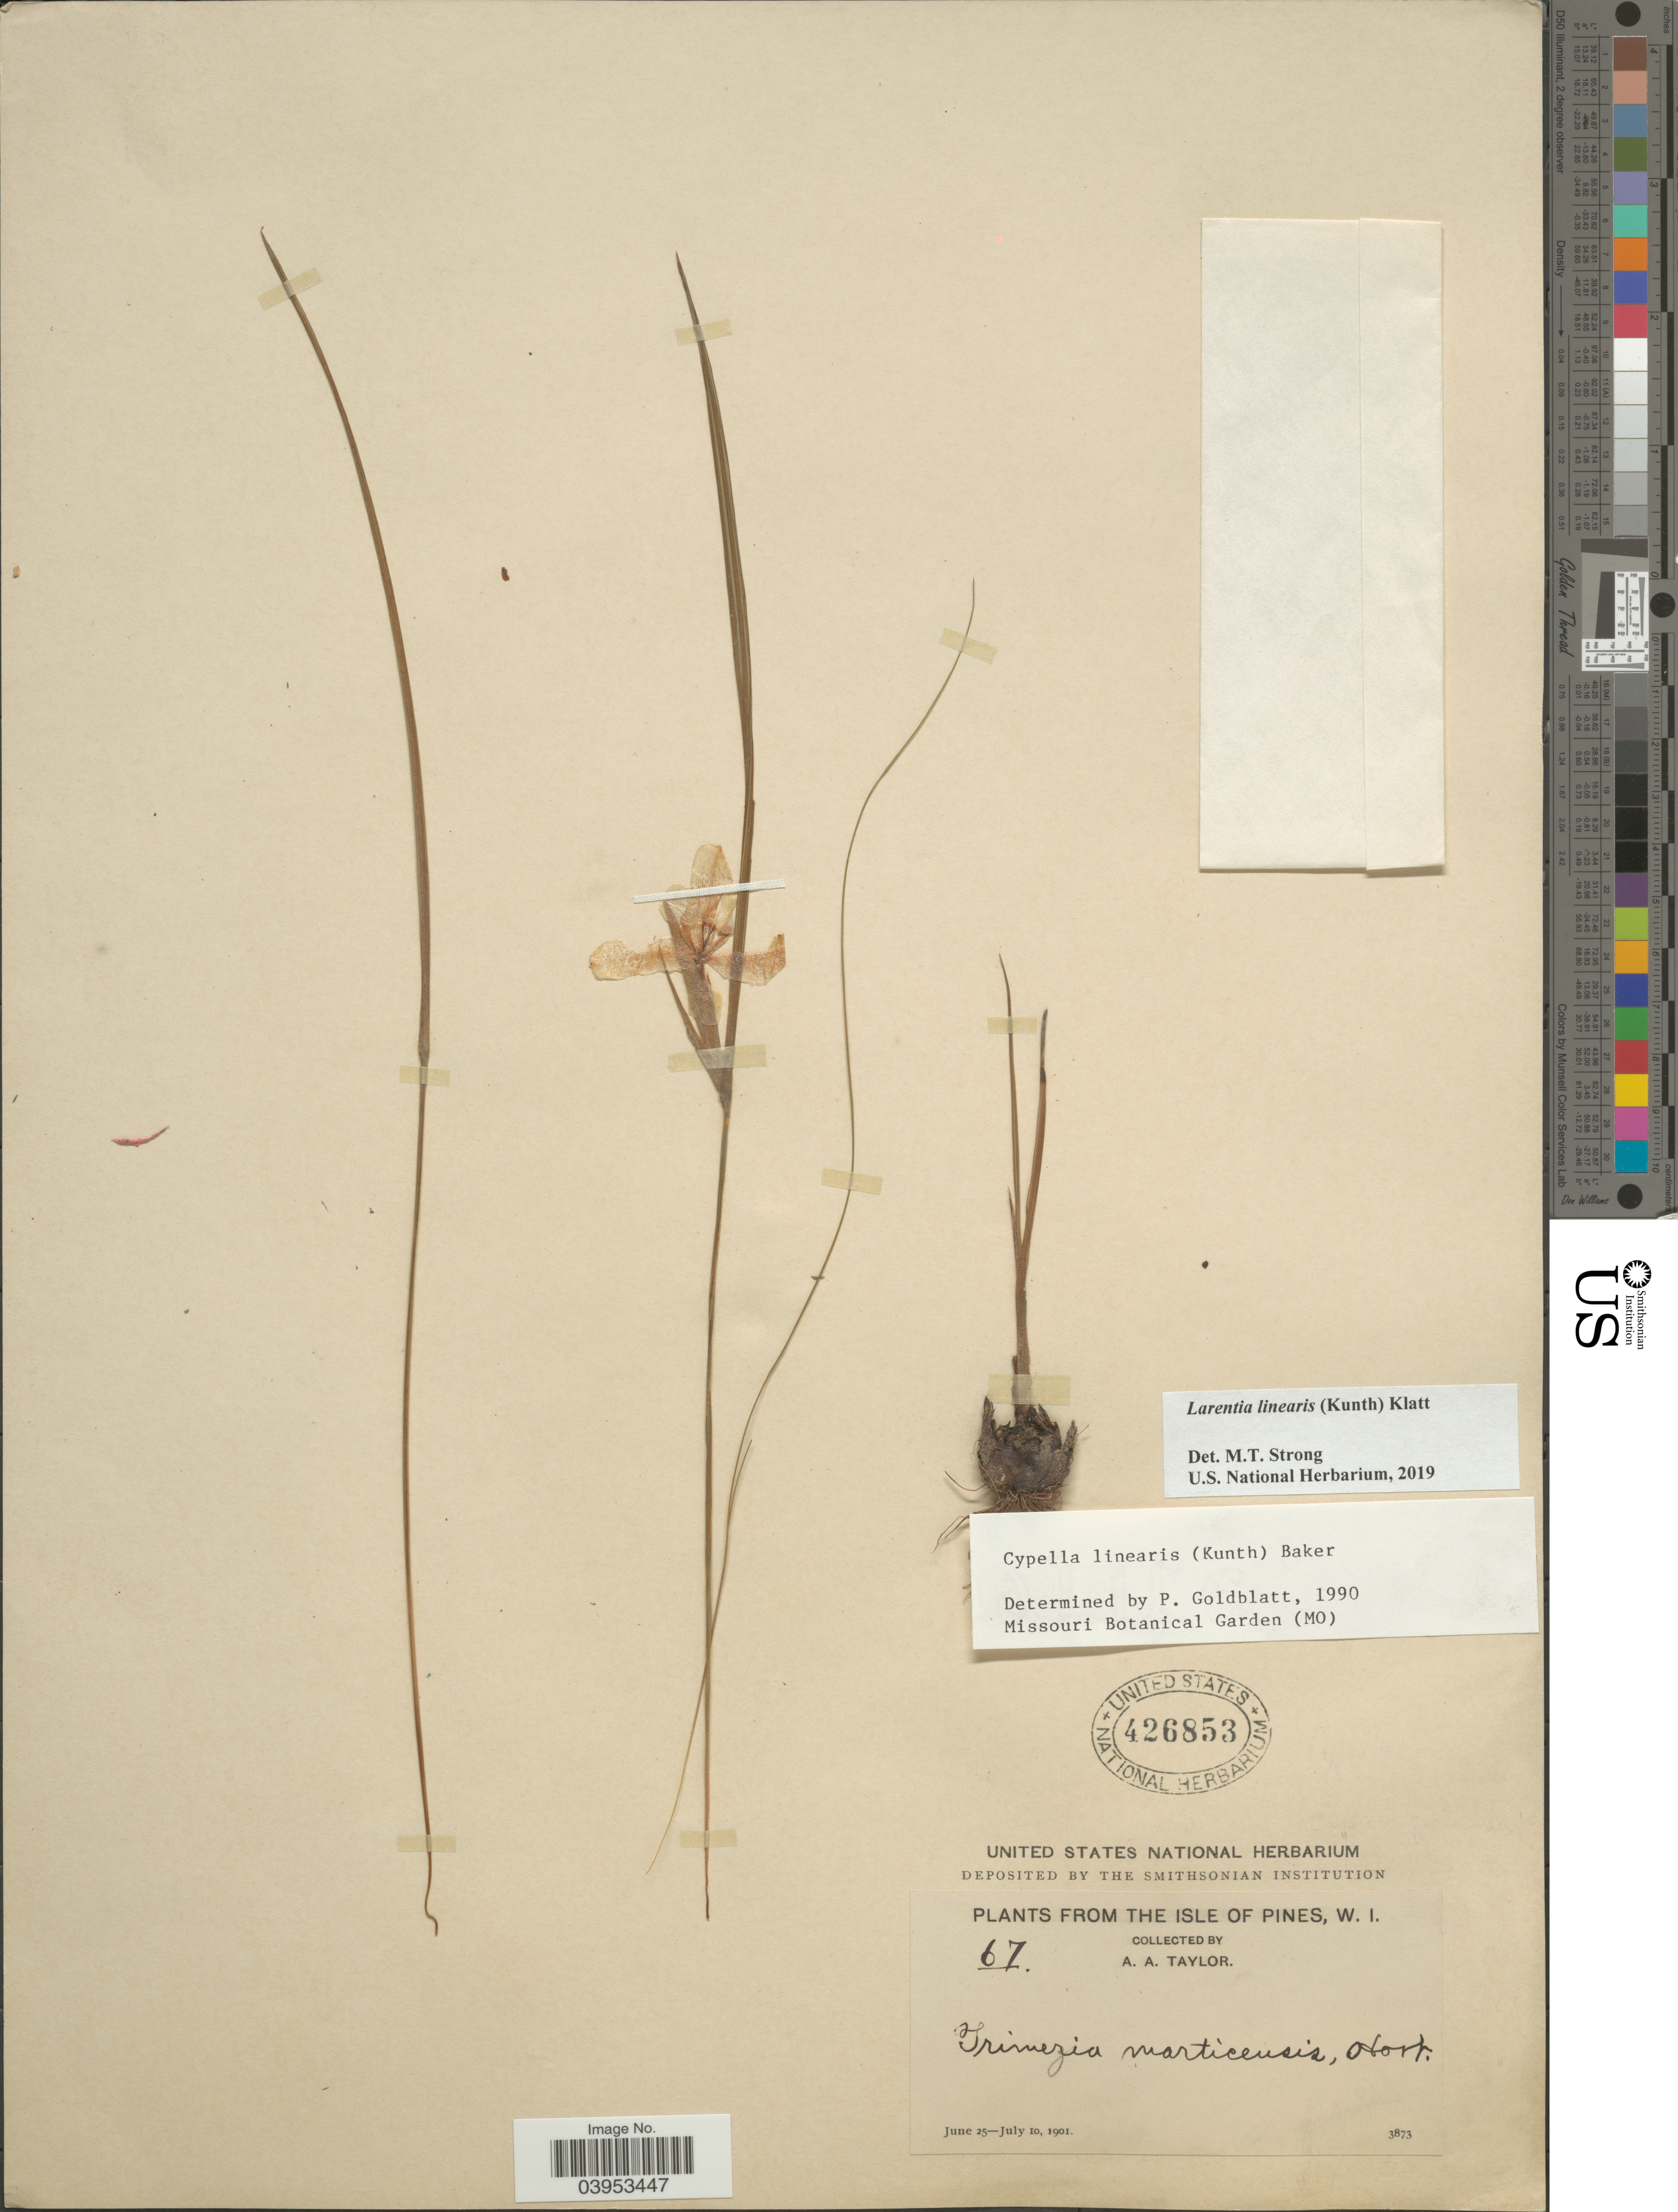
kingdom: Plantae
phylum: Tracheophyta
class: Liliopsida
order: Asparagales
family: Iridaceae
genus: Larentia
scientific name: Larentia linearis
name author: (Kunth) Klatt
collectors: A. A. Taylor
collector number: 67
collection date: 1901-06-25/1901-07-10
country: Cuba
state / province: Isla de la Juventud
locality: From the Isle of Pines.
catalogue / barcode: US 426853